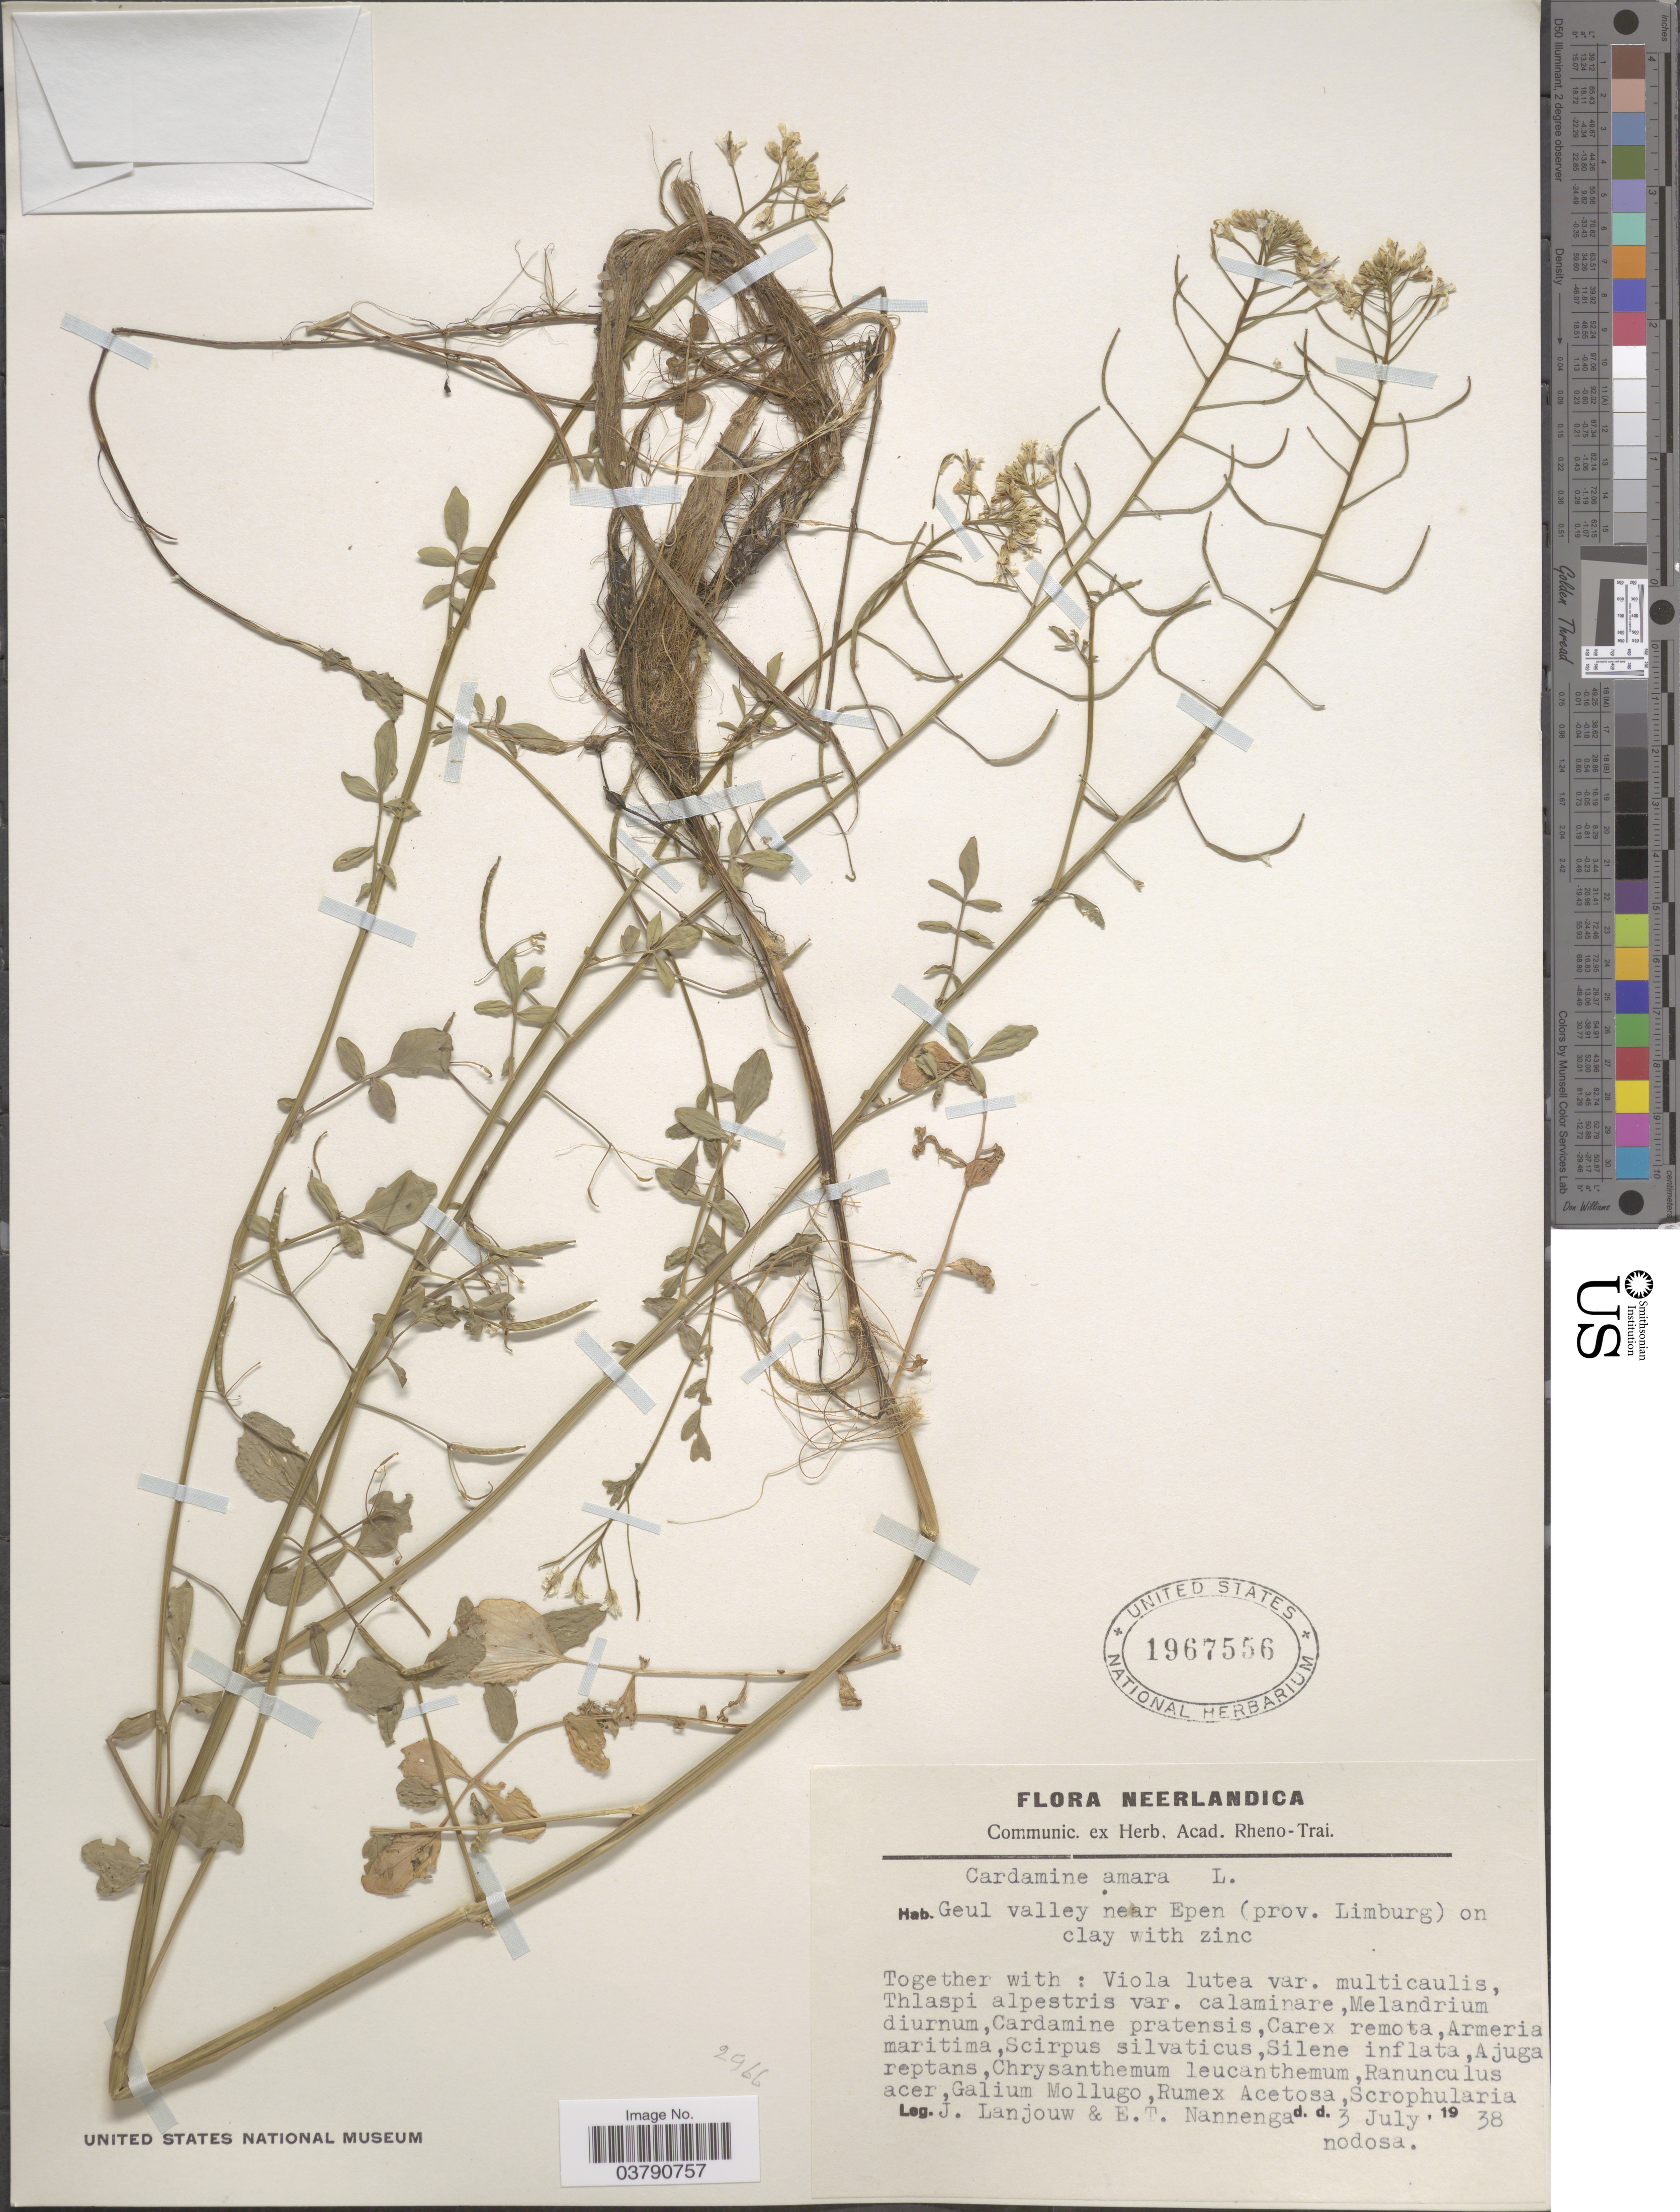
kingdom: Plantae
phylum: Tracheophyta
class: Magnoliopsida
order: Brassicales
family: Brassicaceae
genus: Cardamine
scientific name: Cardamine amara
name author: L.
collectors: J. Lanjouw & E. Nannenga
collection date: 1938-07-03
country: Netherlands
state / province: Limburg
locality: Geul valley near Epen (prov. Limburg).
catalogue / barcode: US 1967556